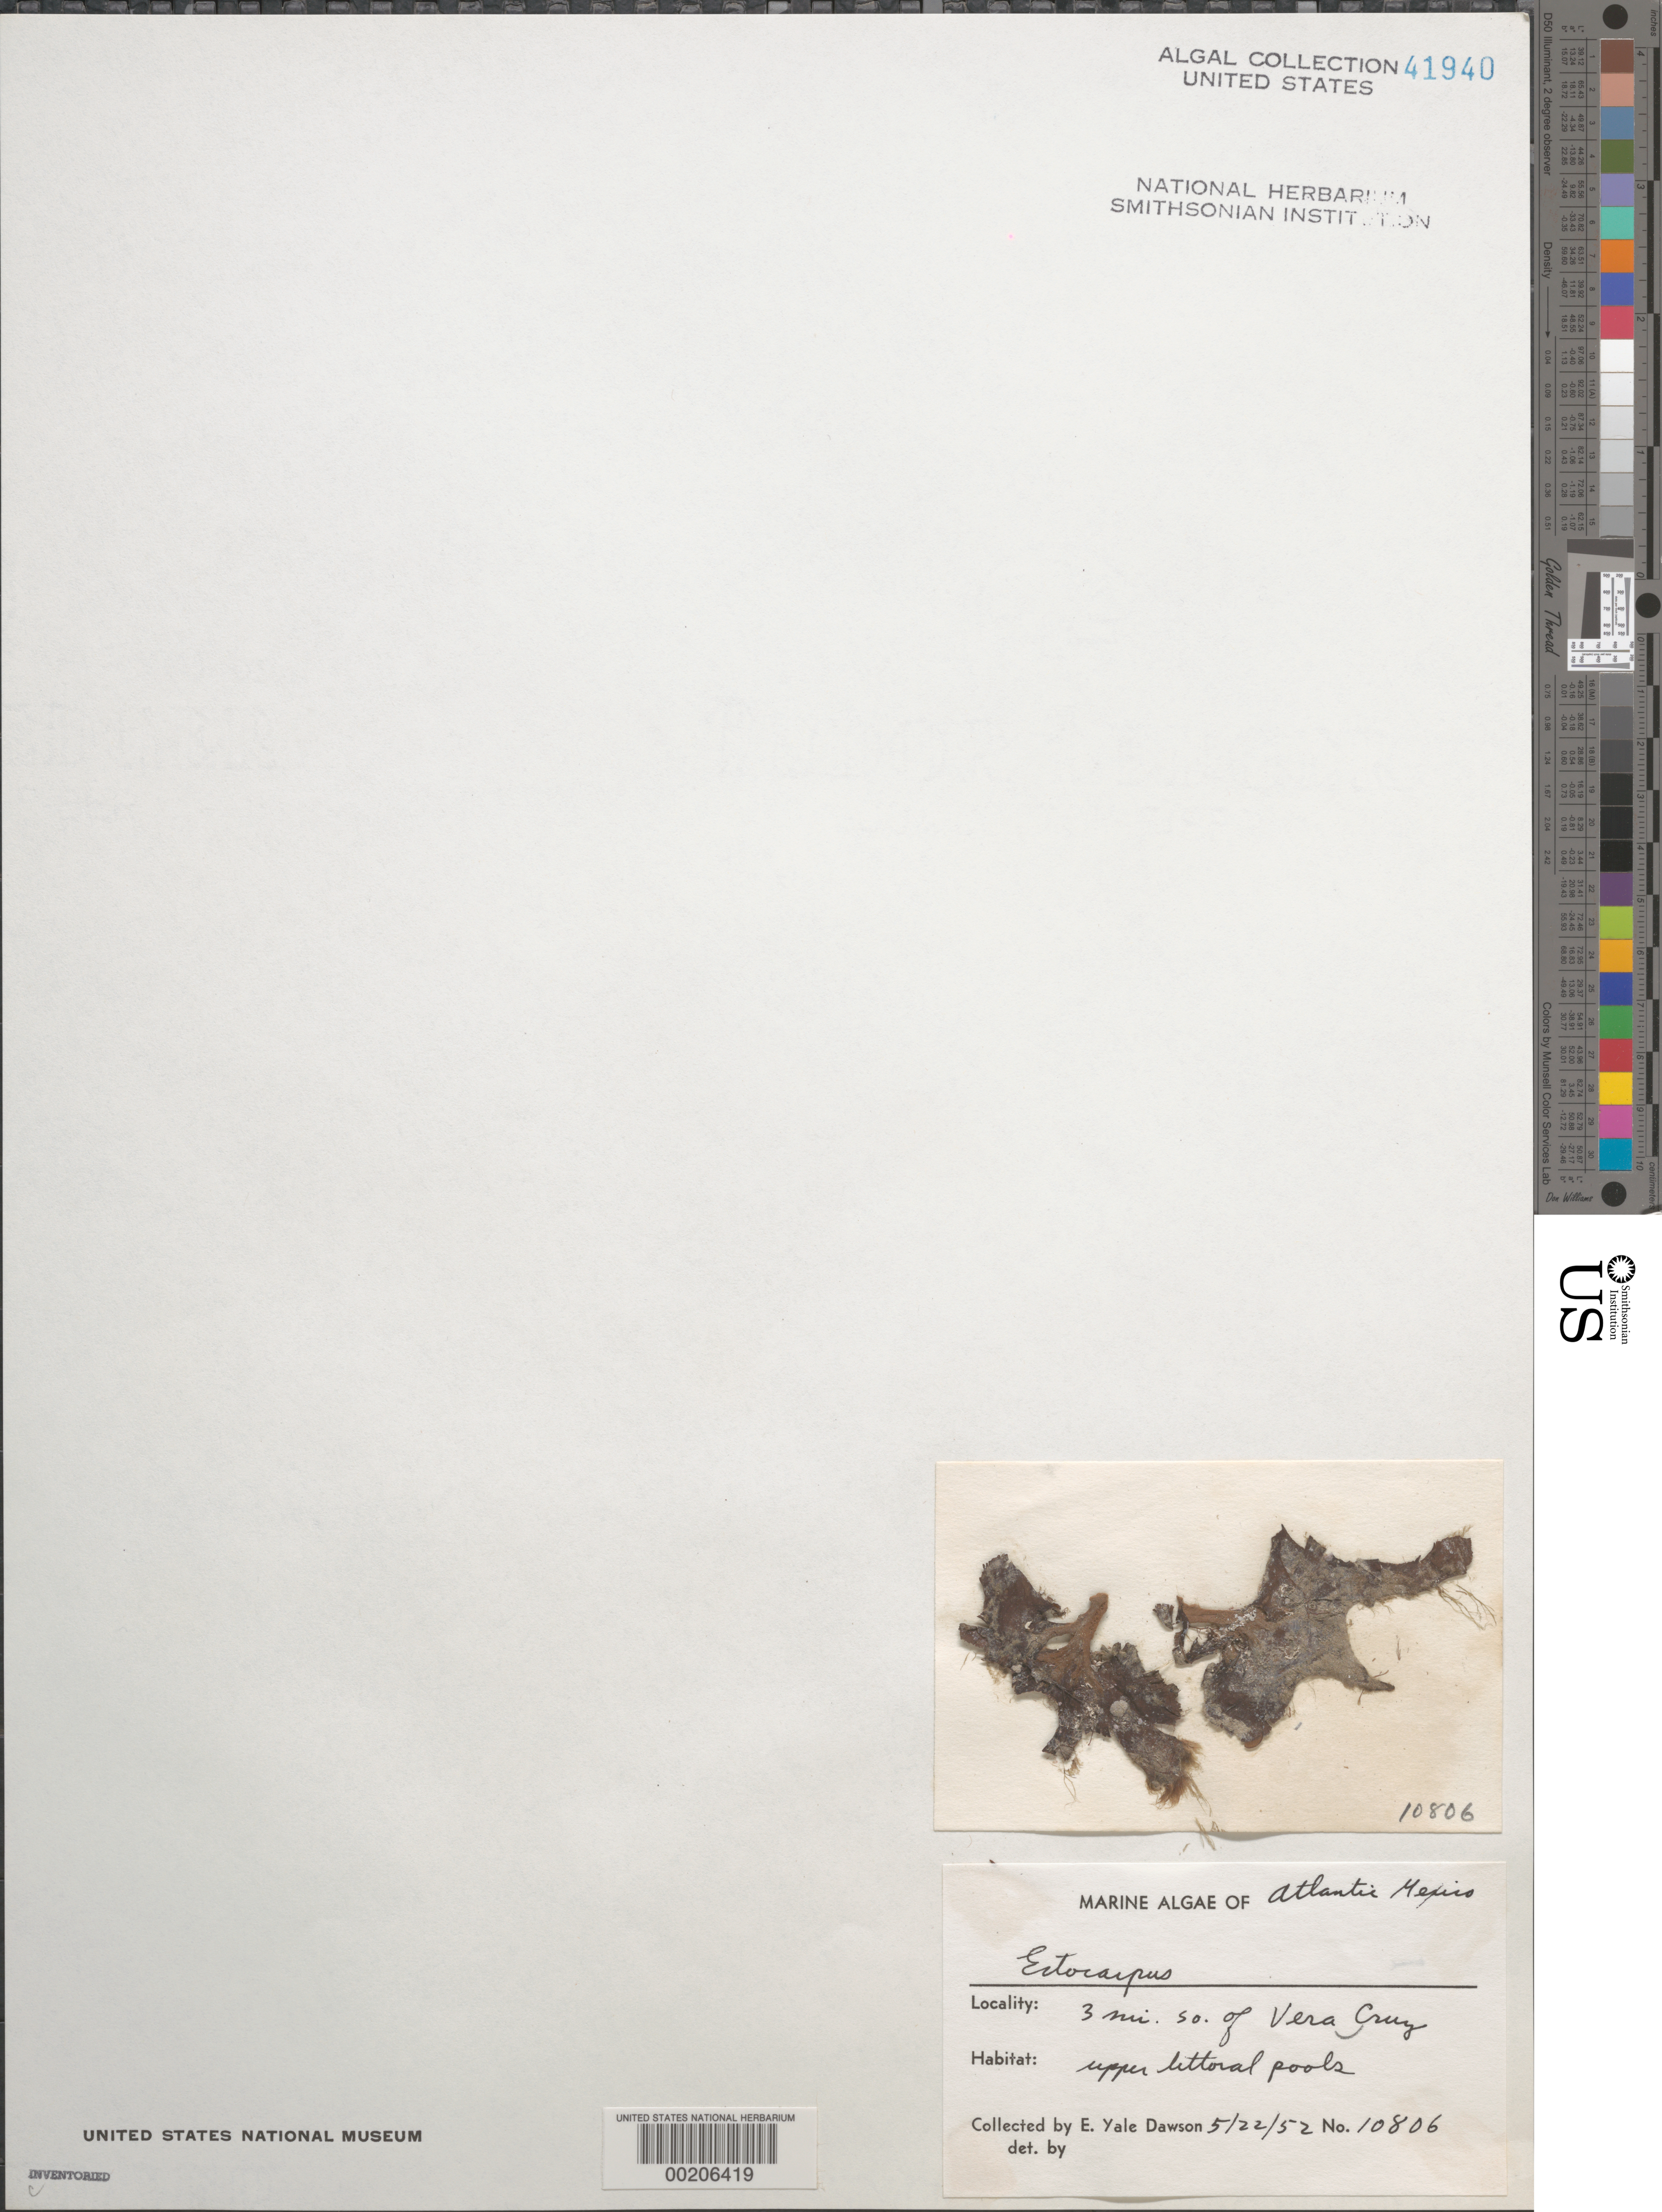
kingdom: Chromista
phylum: Ochrophyta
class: Phaeophyceae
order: Ectocarpales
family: Ectocarpaceae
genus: Ectocarpus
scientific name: Ectocarpus sp.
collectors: E. Y. Dawson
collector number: EYD 10806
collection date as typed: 22 May 1952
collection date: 1952-05-22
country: Mexico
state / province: Veracruz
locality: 3 miles south of Veracruz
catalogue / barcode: US 41940